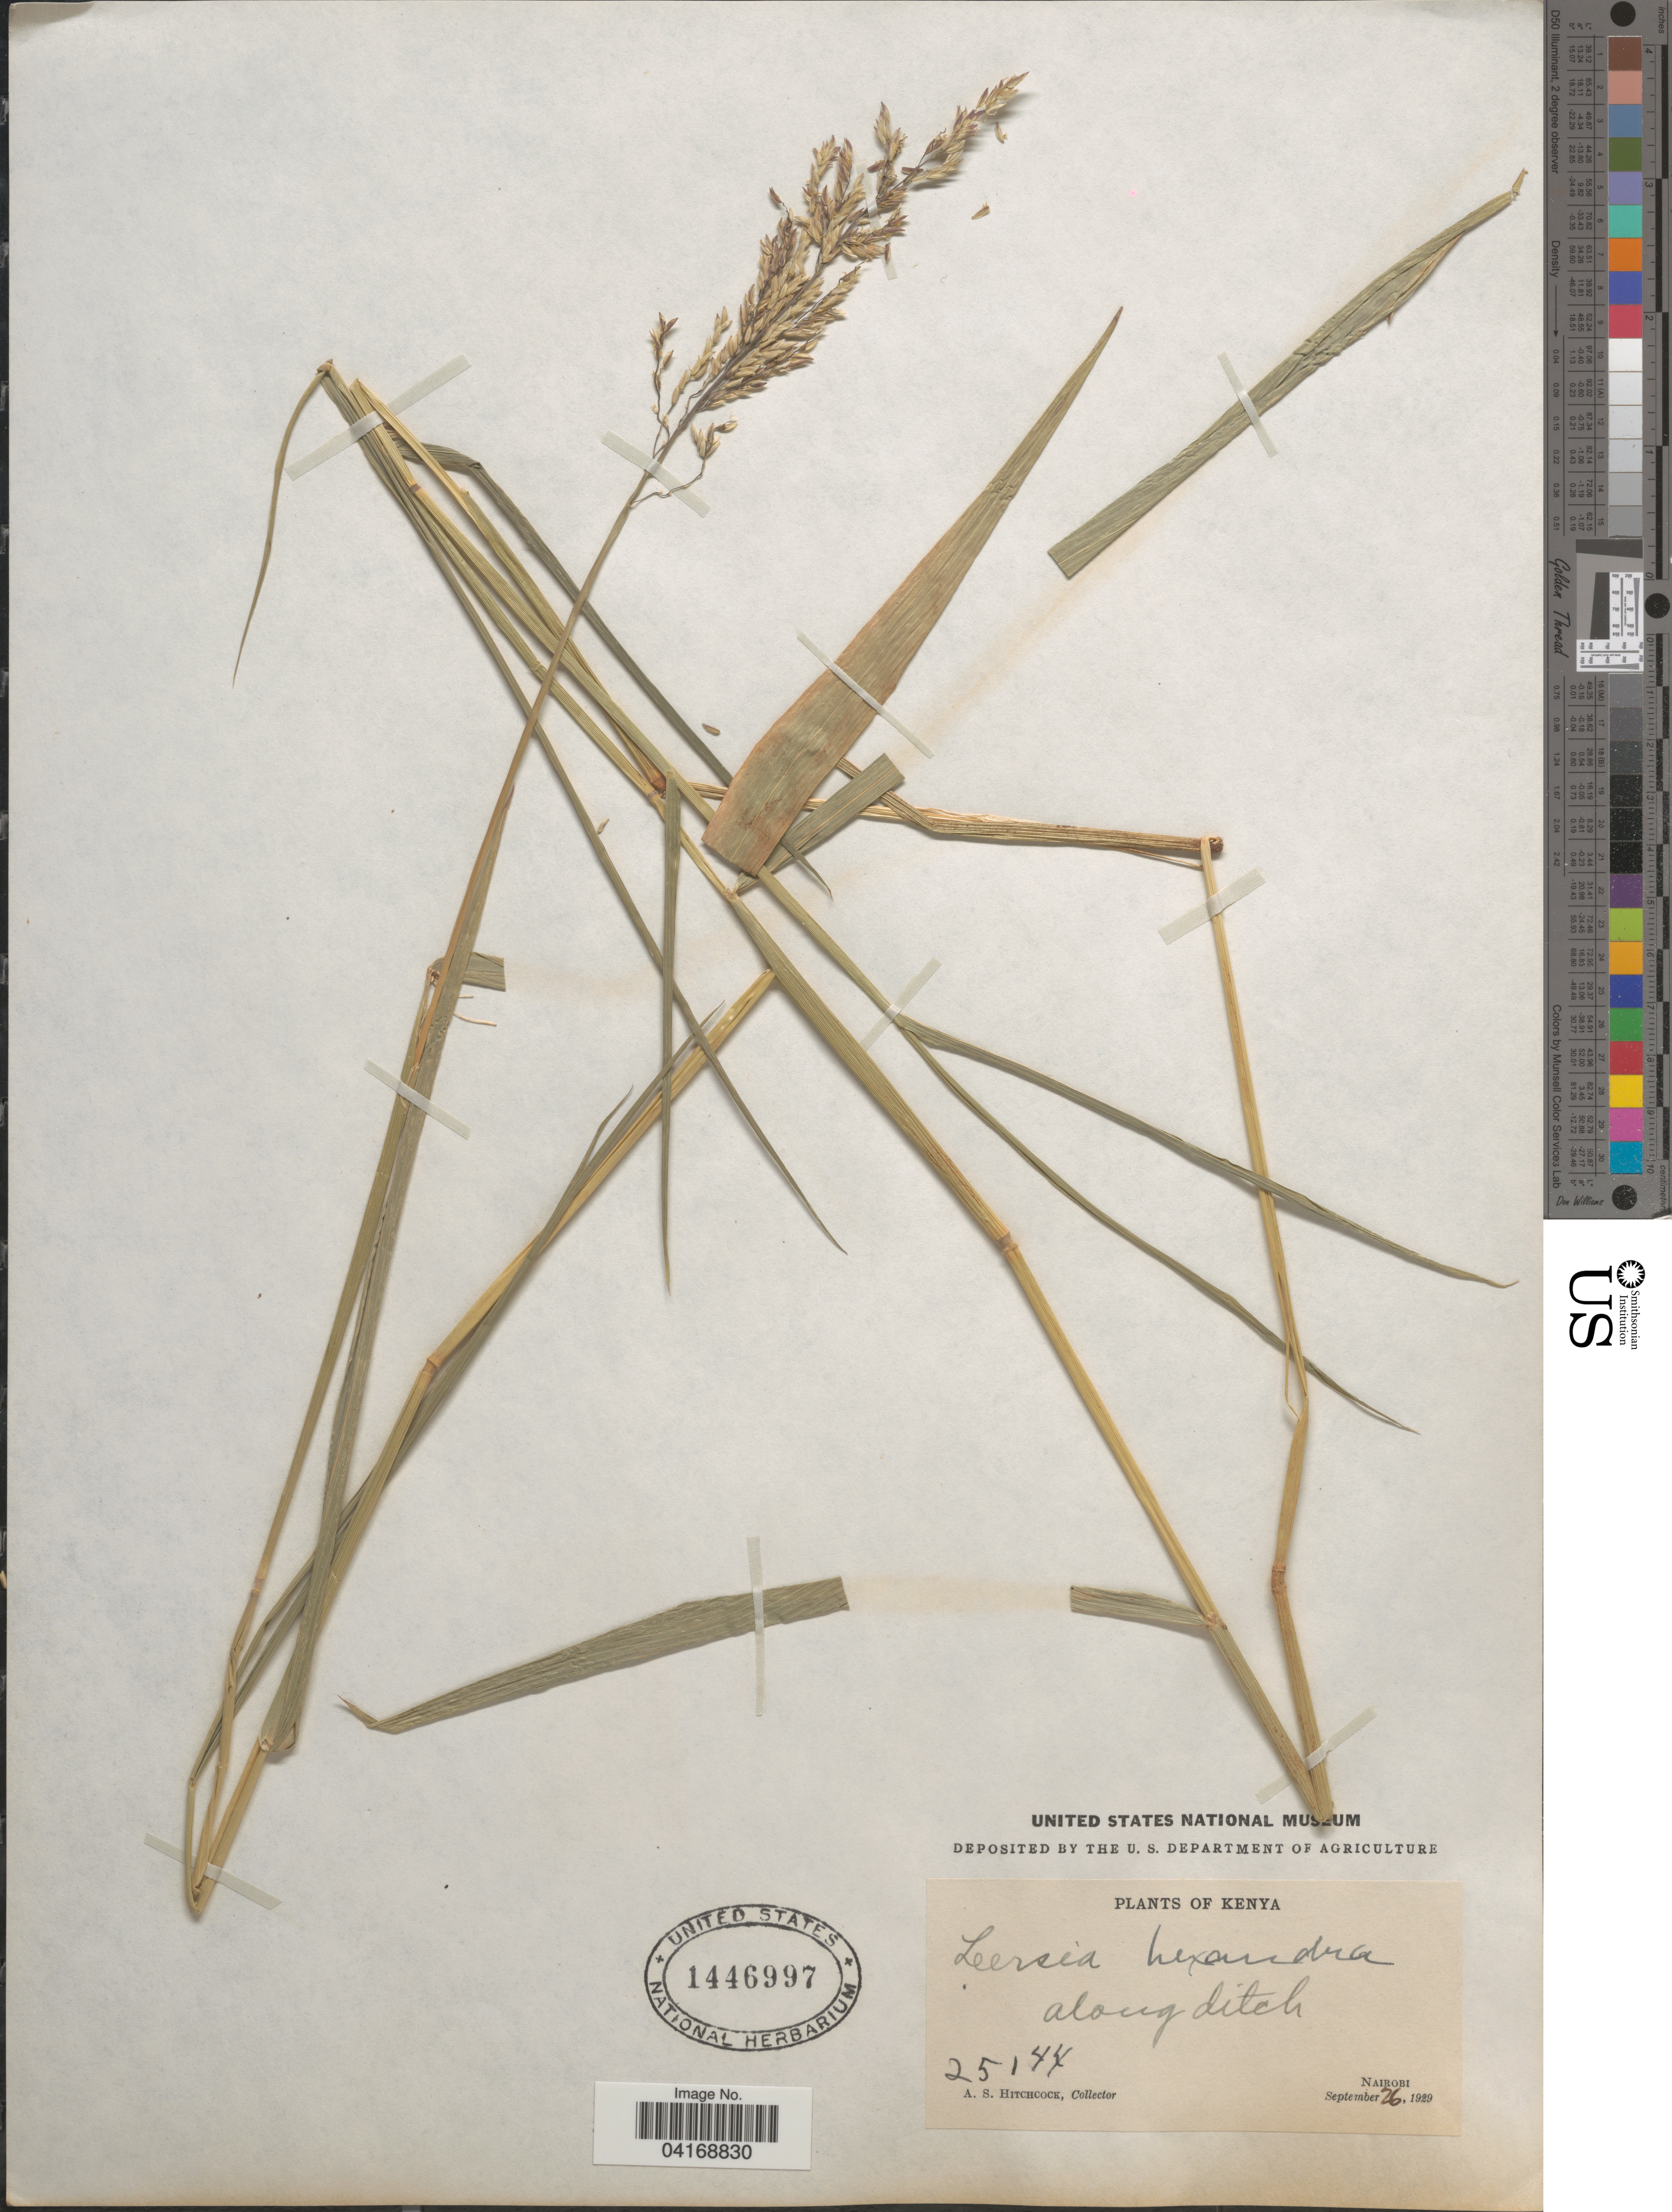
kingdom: Plantae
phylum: Tracheophyta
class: Liliopsida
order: Poales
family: Poaceae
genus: Leersia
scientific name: Leersia hexandra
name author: Sw.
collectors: A. S. Hitchcock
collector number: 25144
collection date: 1929-09-26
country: Kenya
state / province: Nairobi Area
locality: Along ditch. Nairobi.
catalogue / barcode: US 1446997